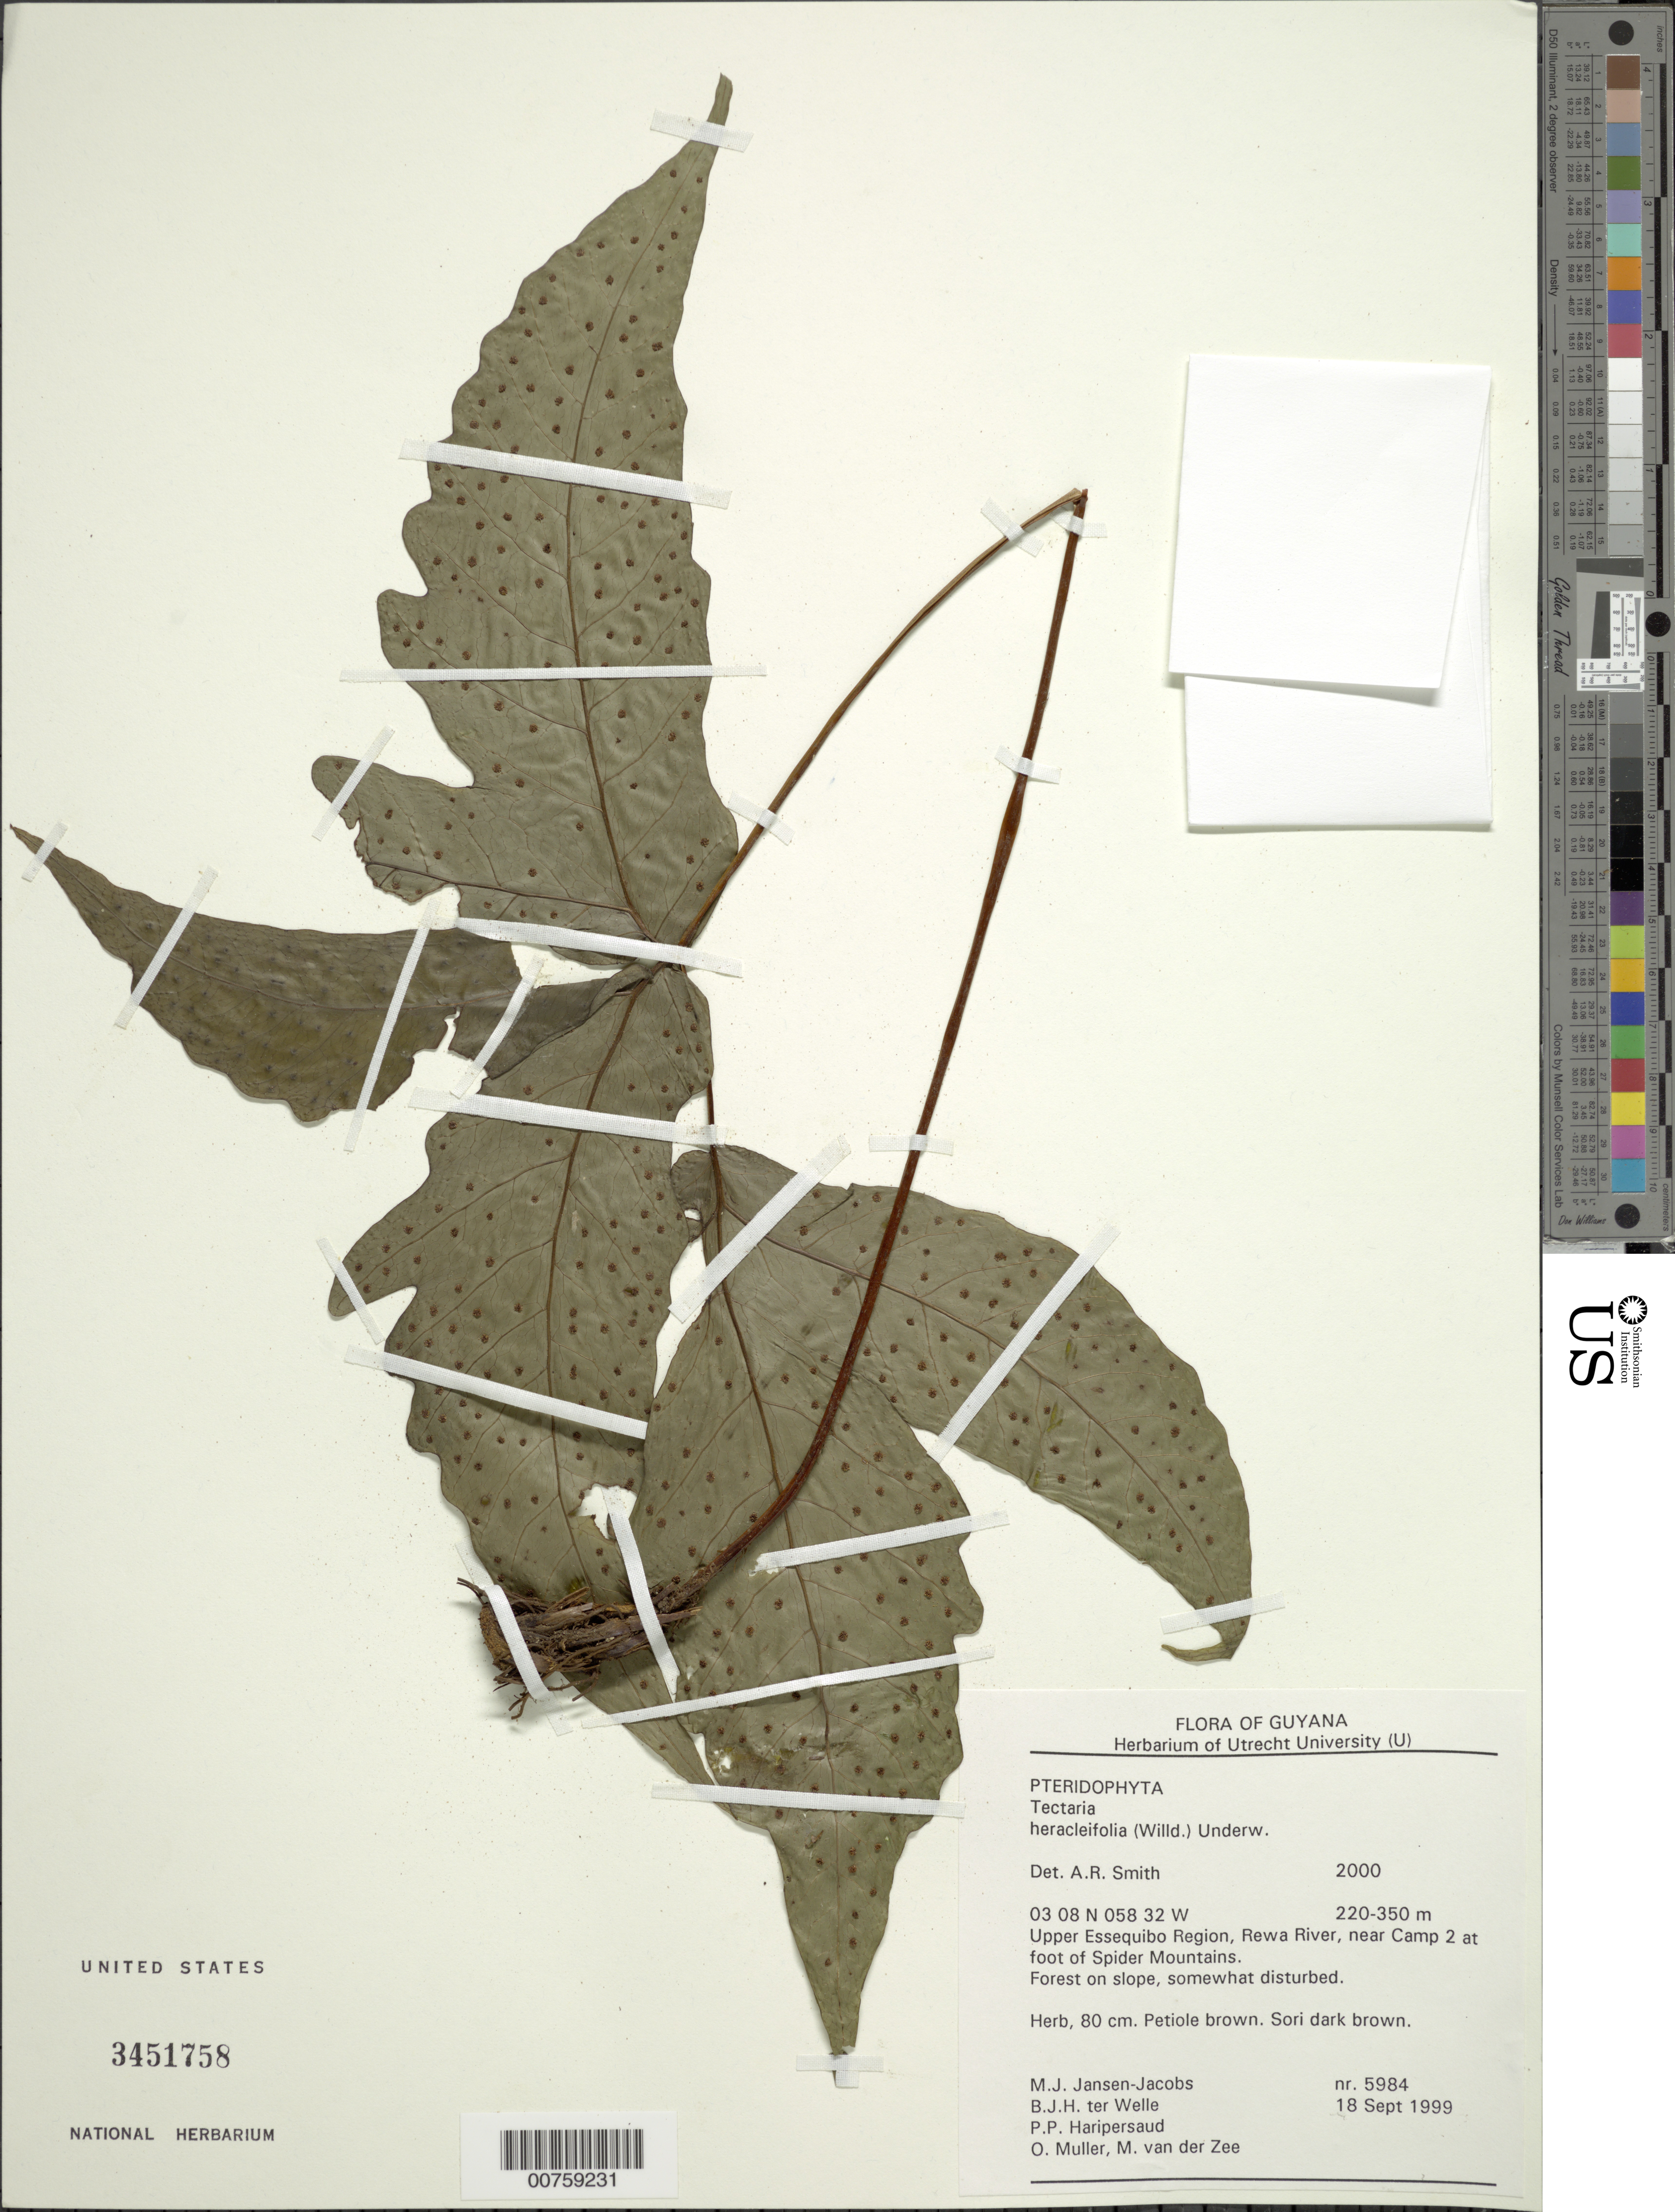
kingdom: Plantae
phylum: Tracheophyta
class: Polypodiopsida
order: Polypodiales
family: Tectariaceae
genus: Tectaria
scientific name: Tectaria heracleifolia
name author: (Willd.) Underw.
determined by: Smith, Alan R., (UC)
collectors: M. J. Jansen-Jacobs, B. Welle, P. Haripersaud, O. Muller & M. van der Zee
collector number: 5984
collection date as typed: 18-Sep-99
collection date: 1999-09-18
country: Guyana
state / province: U. Takutu-U. Essequibo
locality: Rewa River, at foot of Spider Mts., near camp 2, Upper Essequibo Region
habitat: Forest on slope, somewhat disturbed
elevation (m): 220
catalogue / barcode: US 3451758